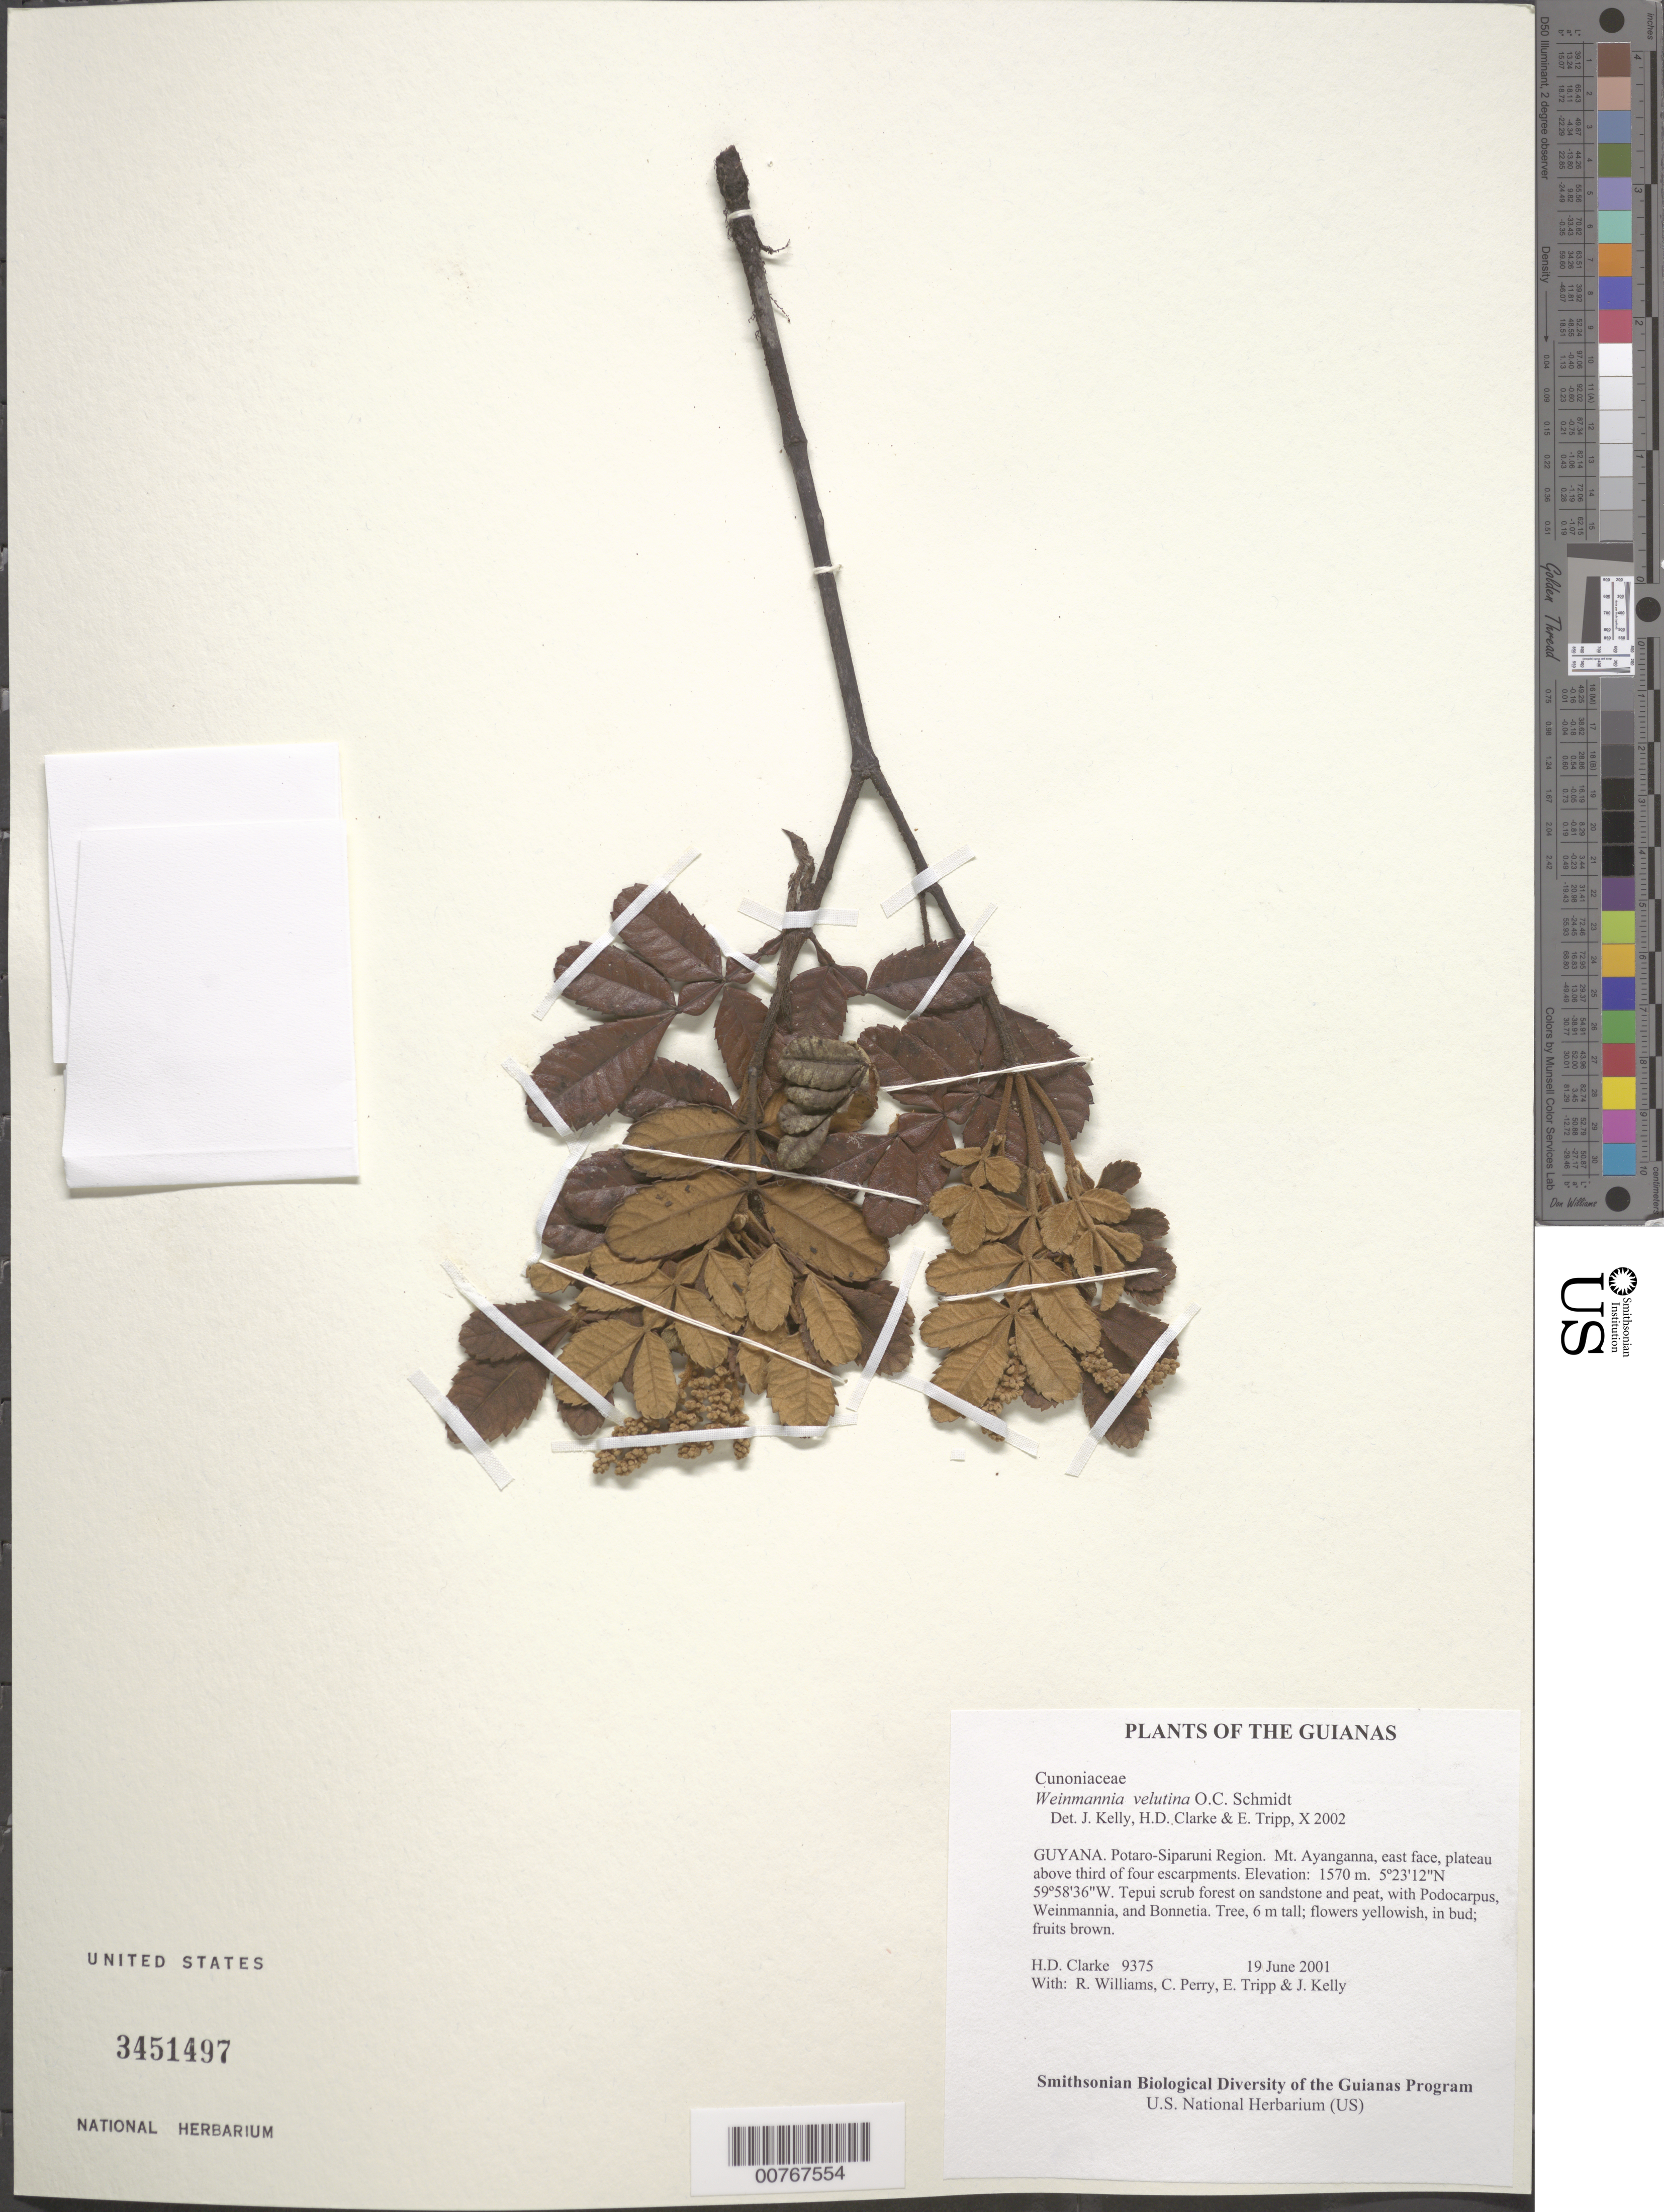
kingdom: Plantae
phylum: Tracheophyta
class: Magnoliopsida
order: Oxalidales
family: Cunoniaceae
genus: Weinmannia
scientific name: Weinmannia velutina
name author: O.C. Schmidt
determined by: Kelly, J.; Clarke, H. D.; Tripp, E. A.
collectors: H. D. Clarke, R. Williams, C. Perry, E. Tripp & J. Kelly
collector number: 9375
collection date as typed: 19 June 2001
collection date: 2001-06-19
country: Guyana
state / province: Potaro-Siparuni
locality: Mt. Ayanganna, east face, plateau above third of four escarpments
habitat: Tepui scrub forest on sandstone and peat, with Podocarpus, Weinmannia, and Bonnetia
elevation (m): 1570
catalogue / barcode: US 3451497